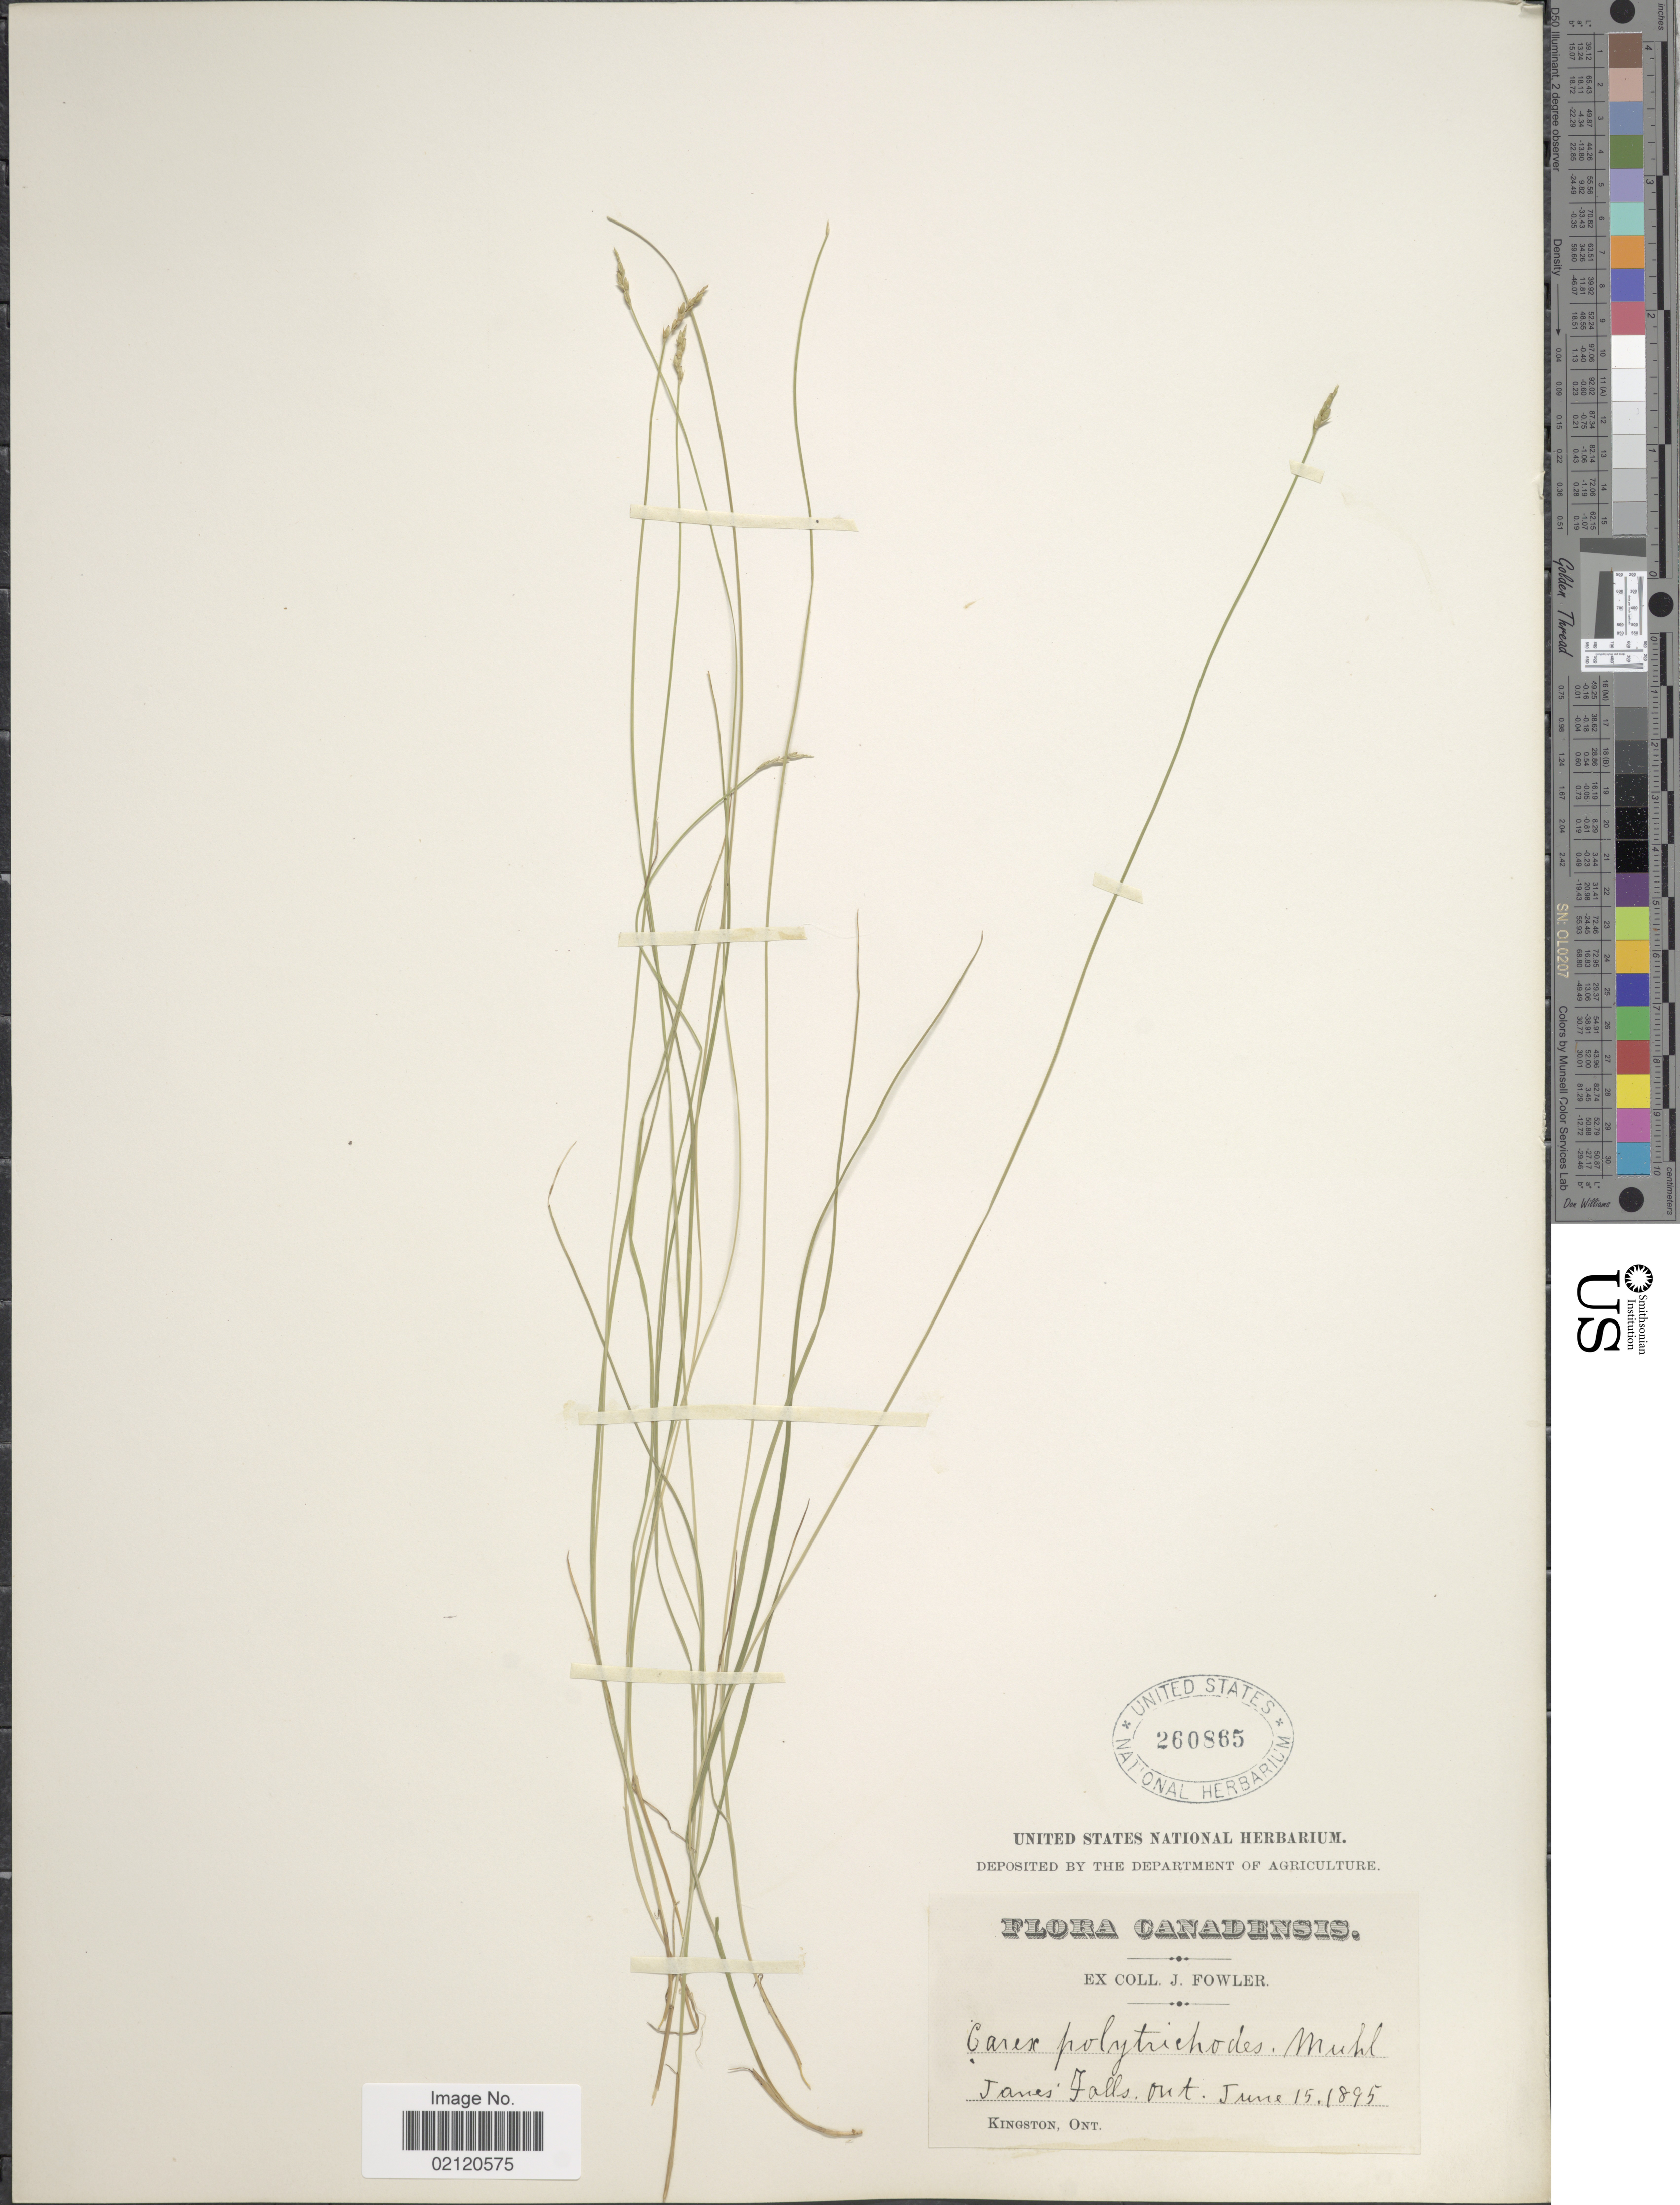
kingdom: Plantae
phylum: Tracheophyta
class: Liliopsida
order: Poales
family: Cyperaceae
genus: Carex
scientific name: Carex leptalea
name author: Wahlenb.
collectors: J. P. Fowler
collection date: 1895-06-15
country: Canada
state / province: Ontario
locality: Janes Falls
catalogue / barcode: US 260865